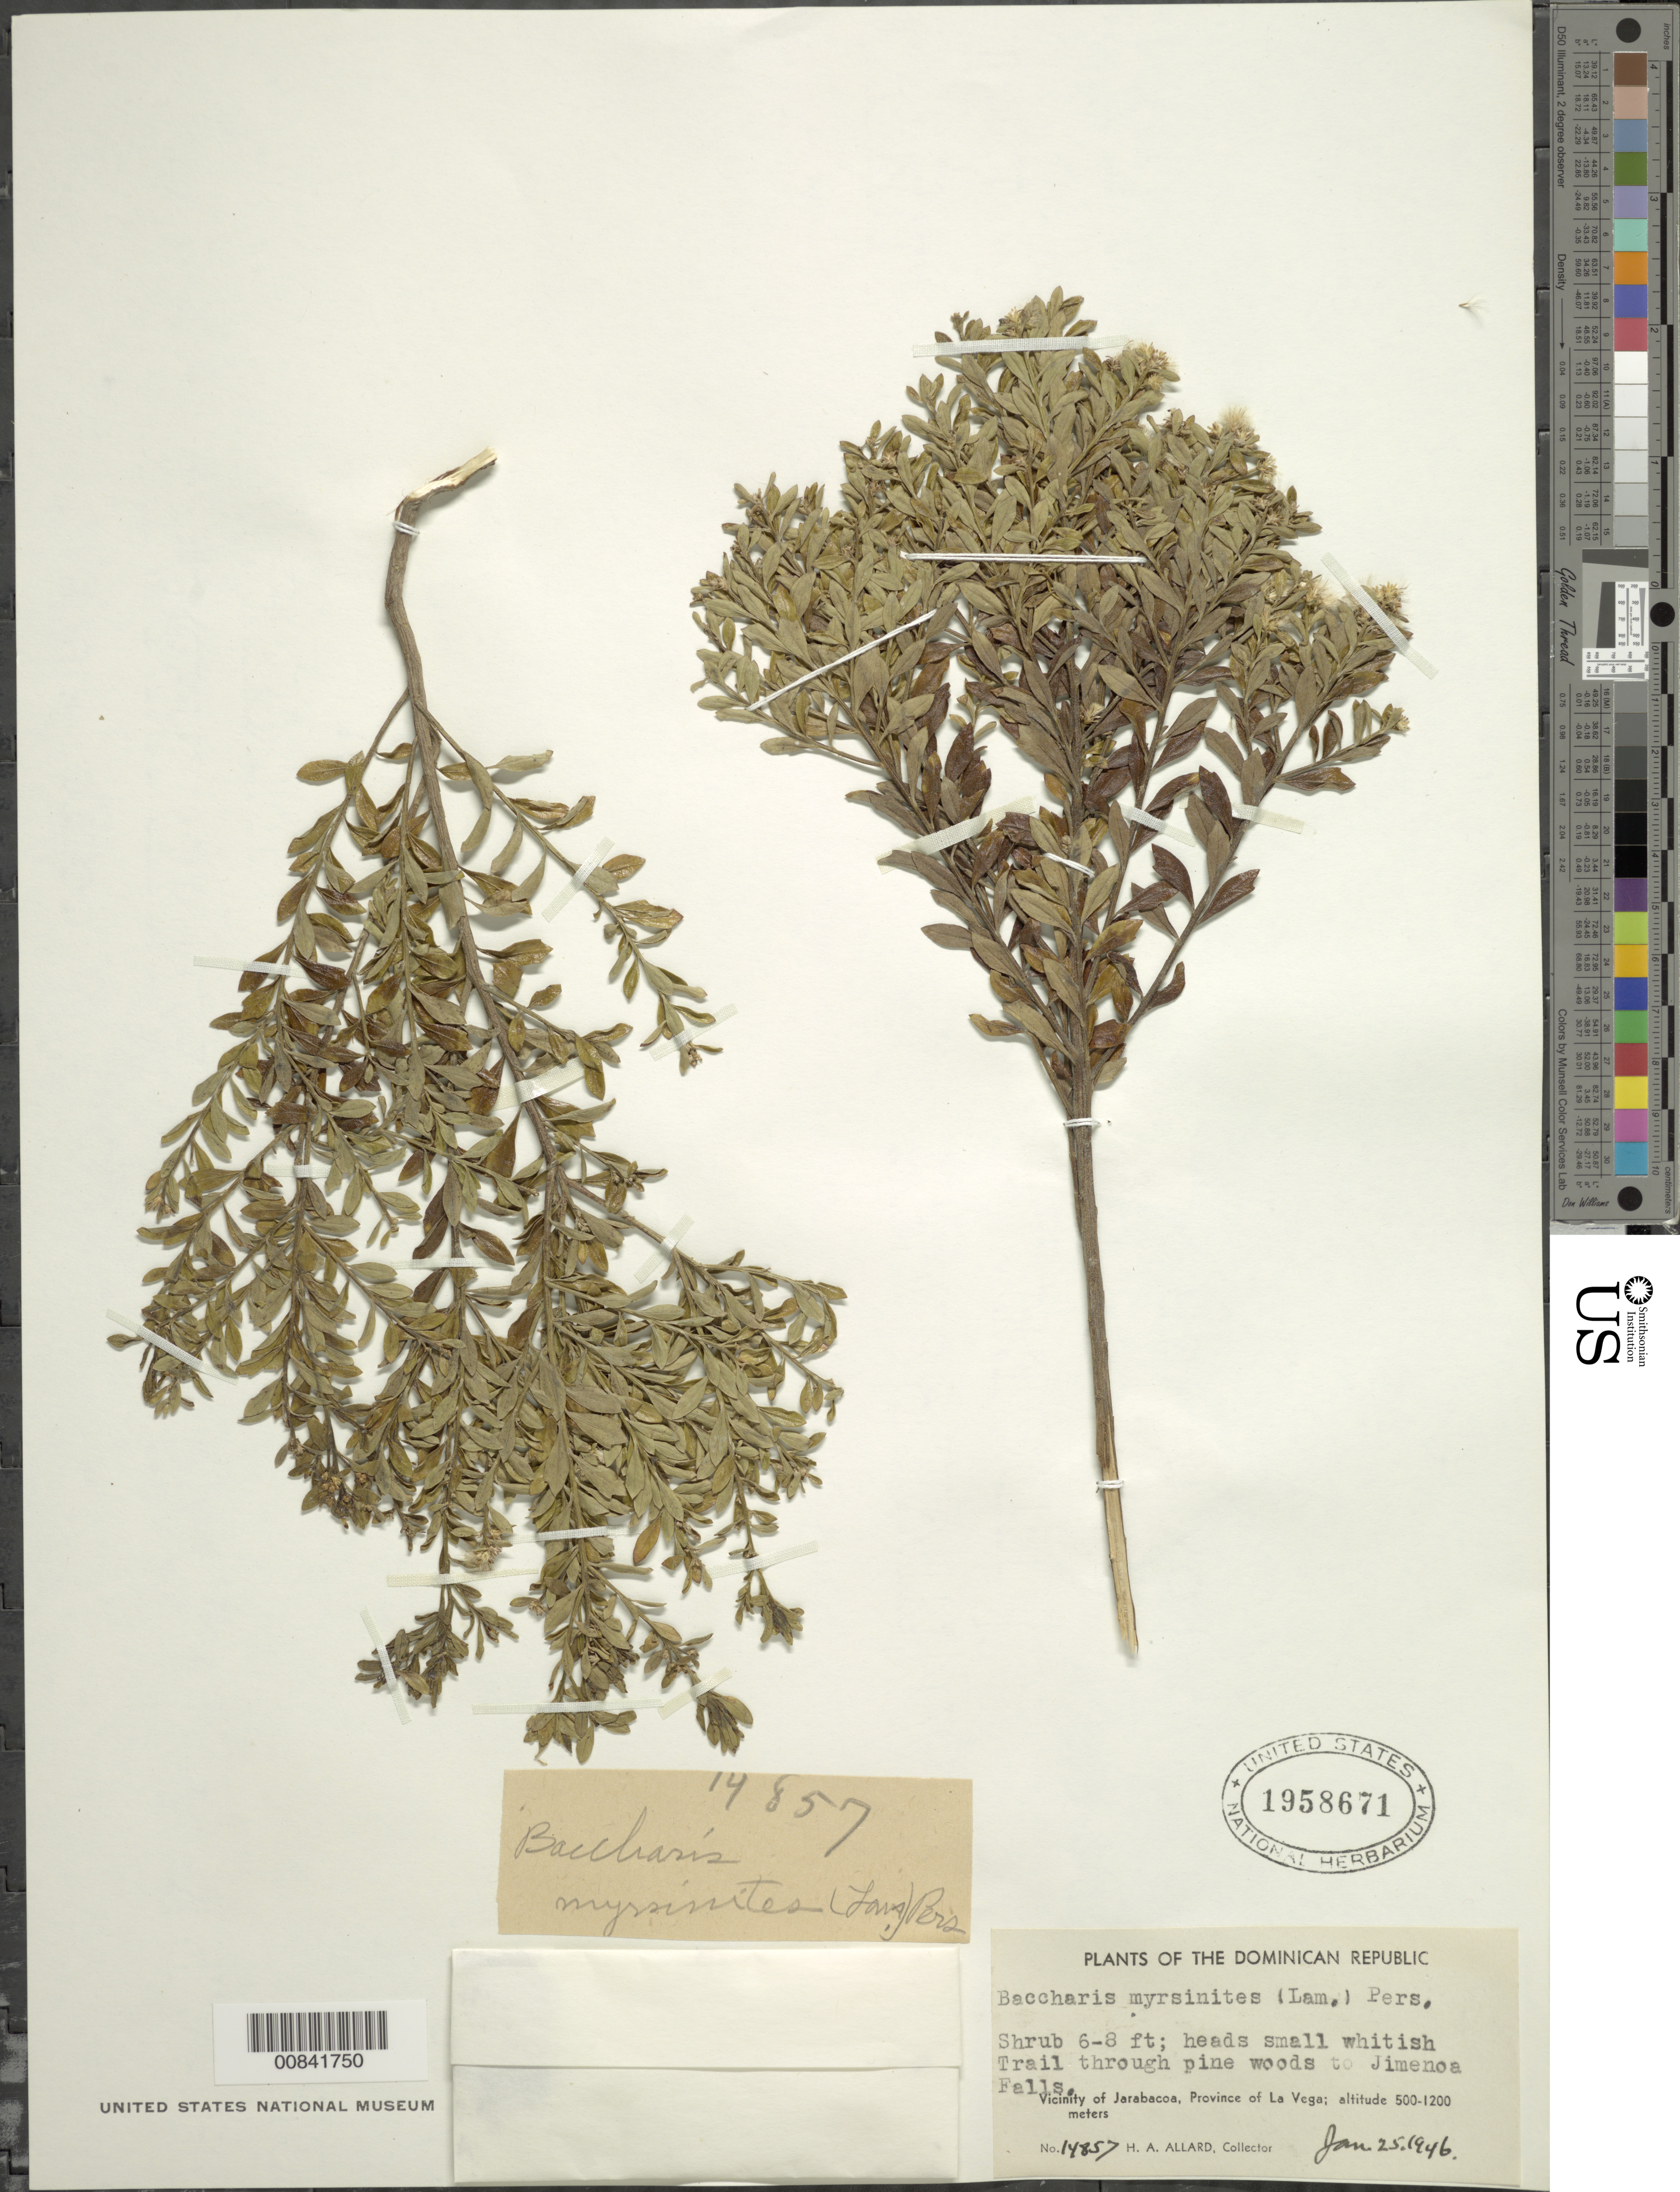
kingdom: Plantae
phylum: Tracheophyta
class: Magnoliopsida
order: Asterales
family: Asteraceae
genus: Baccharis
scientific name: Baccharis myrsinites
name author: Pers.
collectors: H. A. Allard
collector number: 14857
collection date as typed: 25 Jan 1946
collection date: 1946-01-25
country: Dominican Republic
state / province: La Vega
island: Hispaniola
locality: Vicinity of Jarabacoa, trail to Jimenoa Falls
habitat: Pine woods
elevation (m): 500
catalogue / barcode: US 1958671